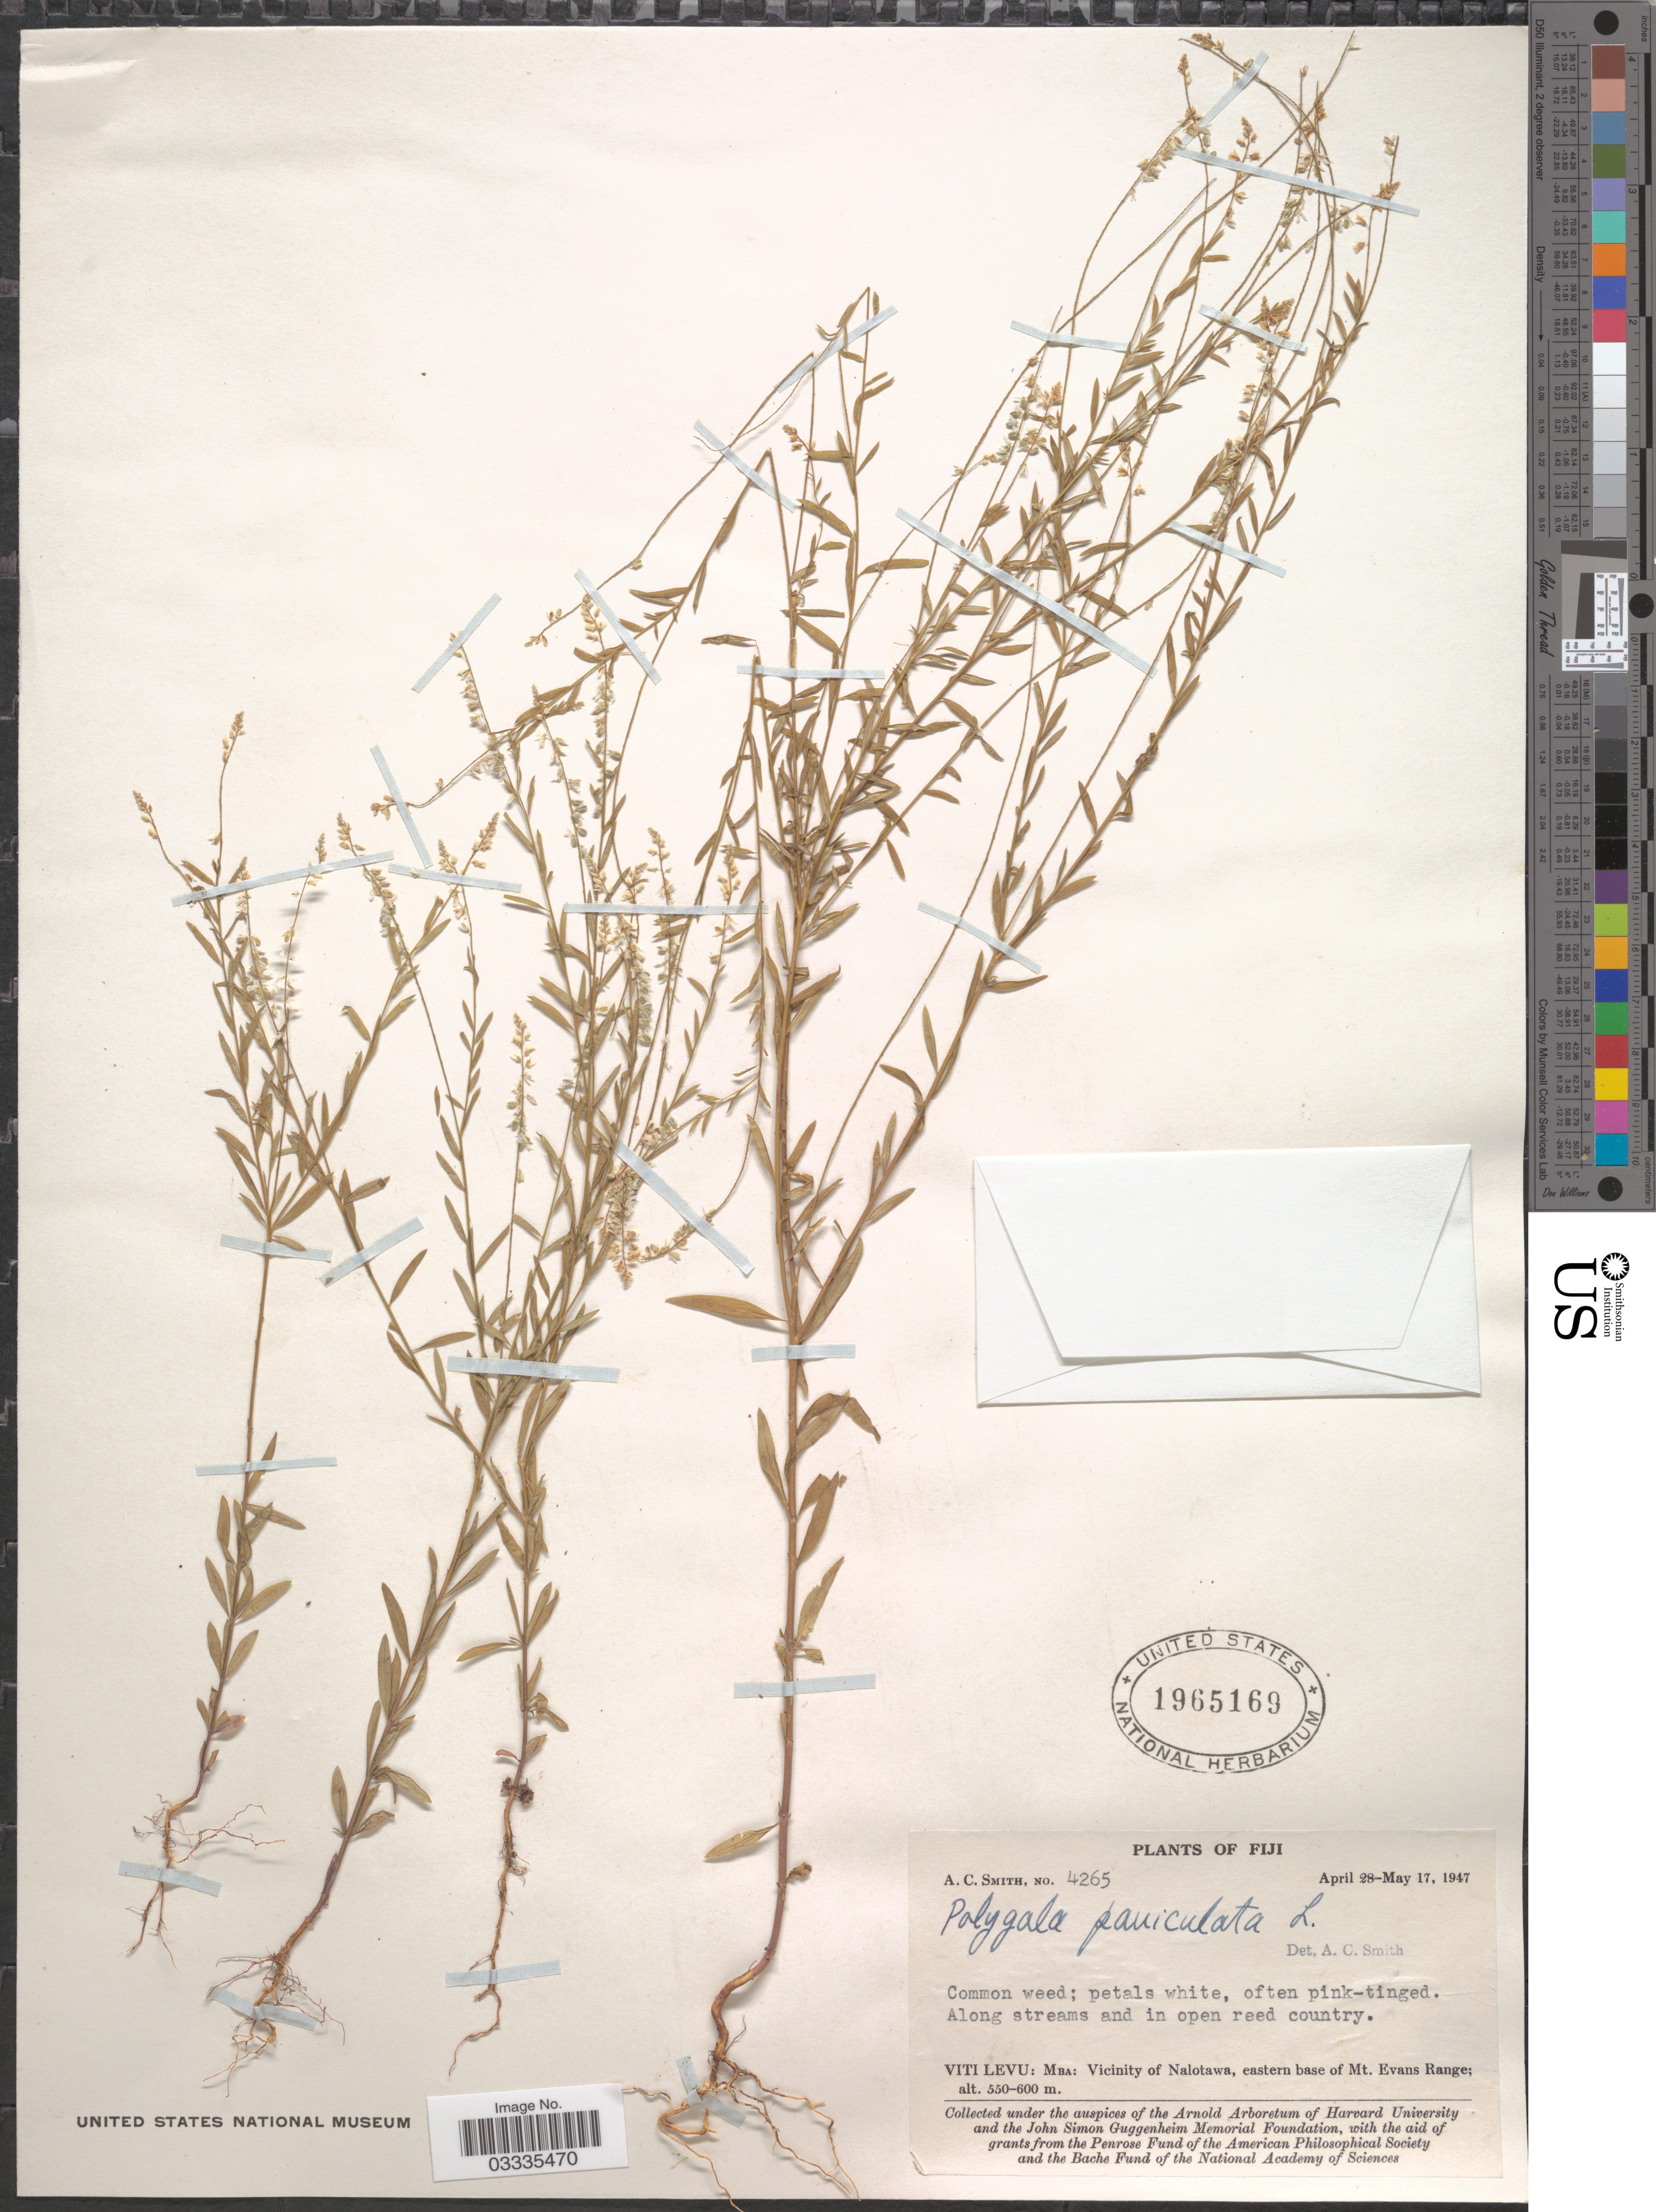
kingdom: Plantae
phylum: Tracheophyta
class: Magnoliopsida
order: Fabales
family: Polygalaceae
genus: Polygala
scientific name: Polygala paniculata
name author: L.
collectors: A. C. Smith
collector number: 4265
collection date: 1947-04-28/1947-05-14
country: Fiji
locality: Viti Levu: Mba: Vicinity of Nalotawa, eastern base of Mt. Evans Range.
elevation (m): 550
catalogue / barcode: US 1965169